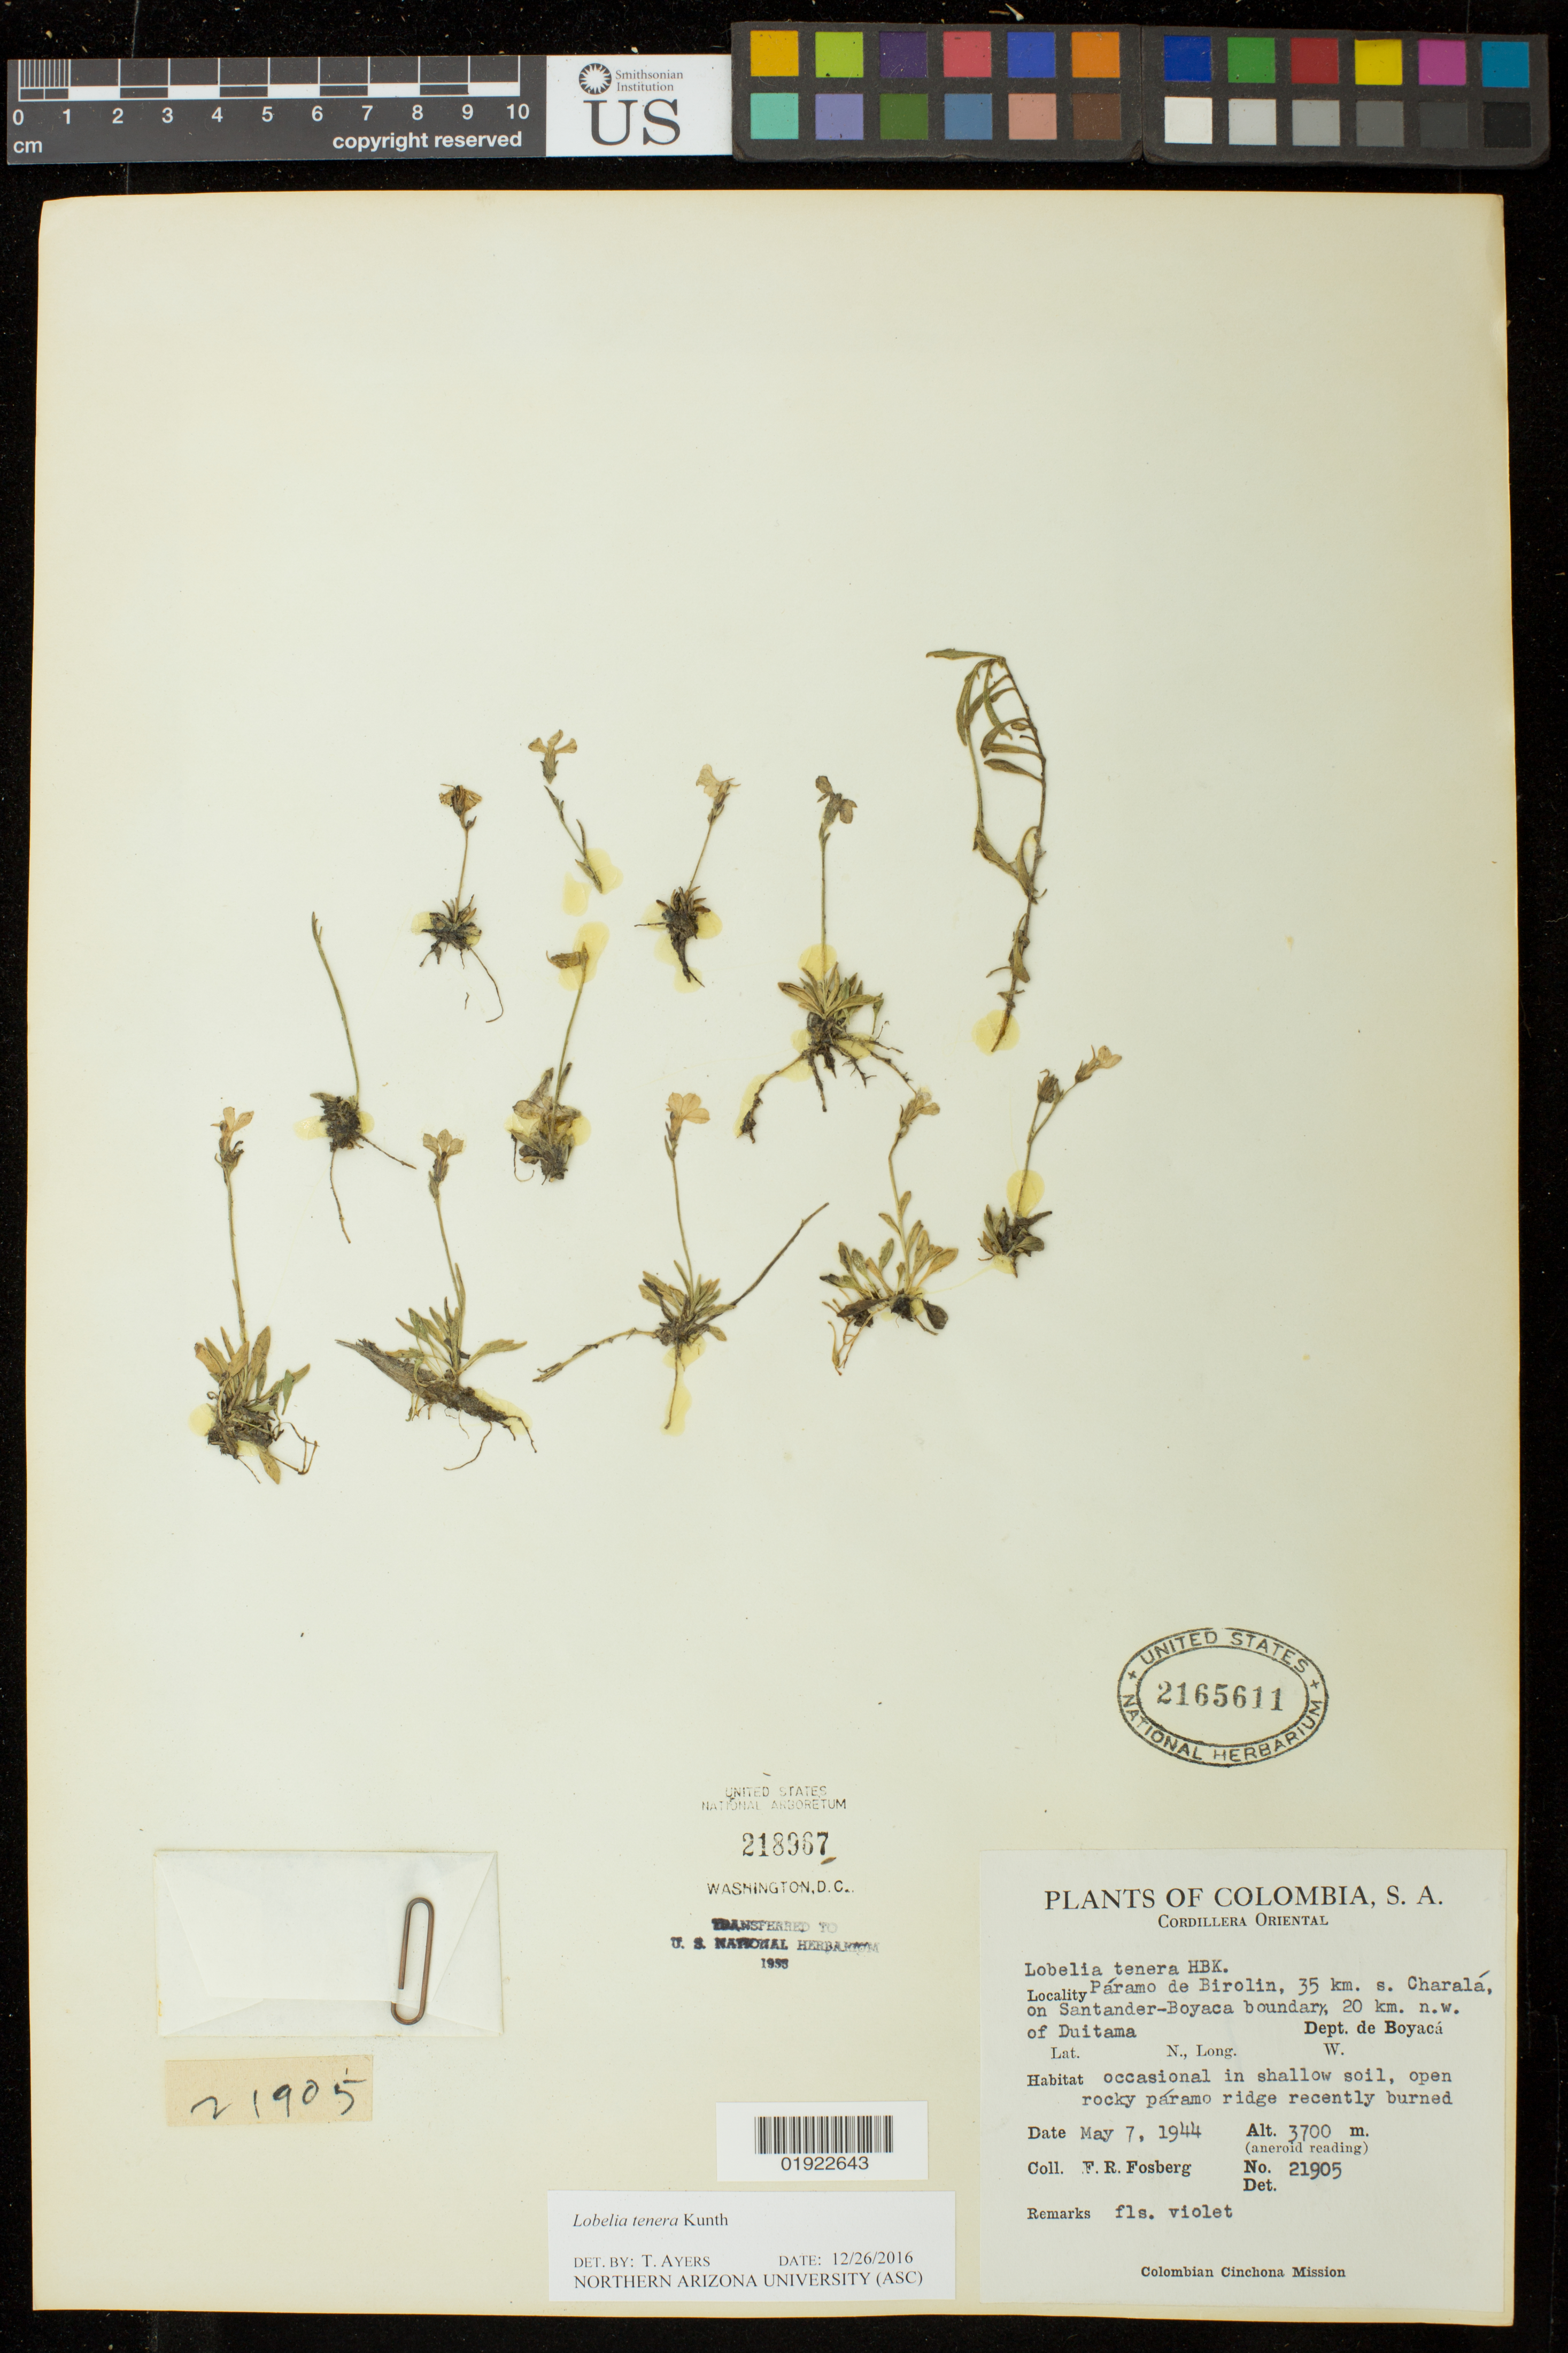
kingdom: Plantae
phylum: Tracheophyta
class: Magnoliopsida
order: Asterales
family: Campanulaceae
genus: Lobelia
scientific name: Lobelia tenera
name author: Kunth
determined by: Ayers, Tina J.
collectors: F. R. Fosberg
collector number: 21905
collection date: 1944-05-07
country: Colombia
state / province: Boyacá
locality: Paramo de Birolin, 35 km. S. Charala, on Santander-Boyaca boundary, 20 km. N.W. of Duitama.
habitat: Occasional in shallow soil, open rocky paramo ridge recently burned.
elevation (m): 3700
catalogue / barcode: US 2165611